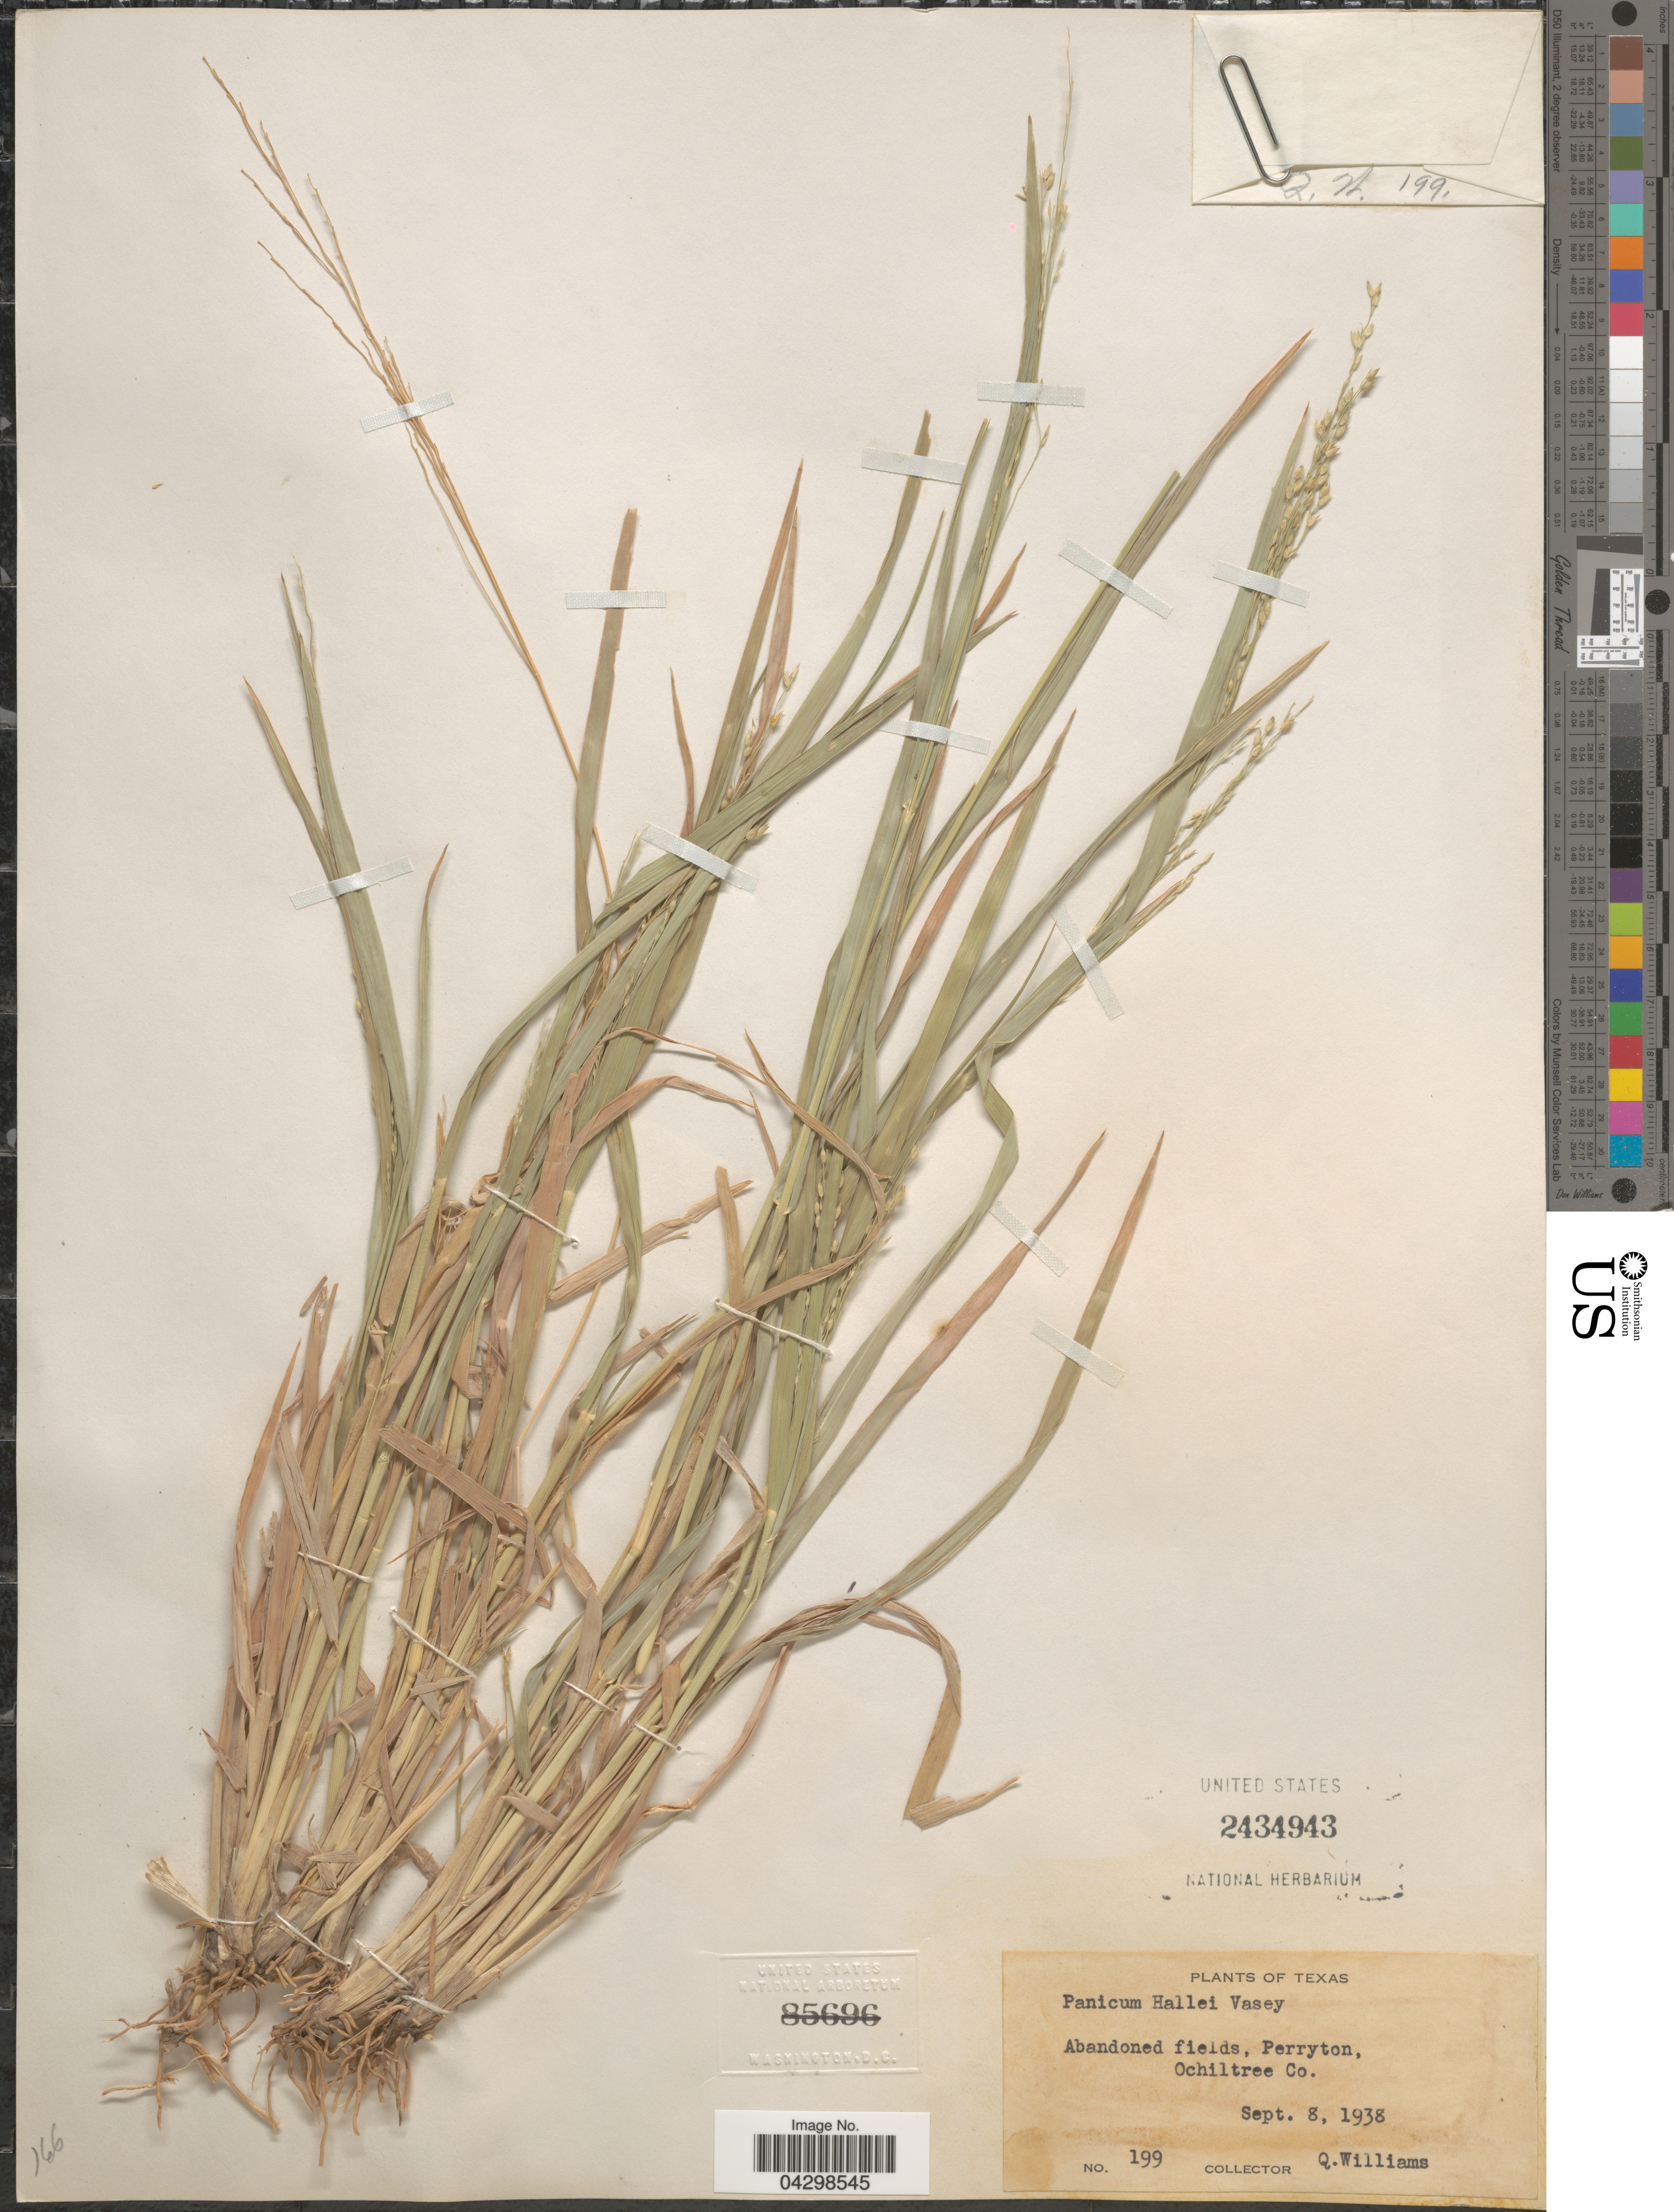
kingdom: Plantae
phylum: Tracheophyta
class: Liliopsida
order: Poales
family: Poaceae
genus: Panicum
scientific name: Panicum hallii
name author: Vasey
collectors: Q. Williams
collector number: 199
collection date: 1938-09-08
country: United States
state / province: Texas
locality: Abandoned fields, Perryton, Ochiltree Co.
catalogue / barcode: US 2434943